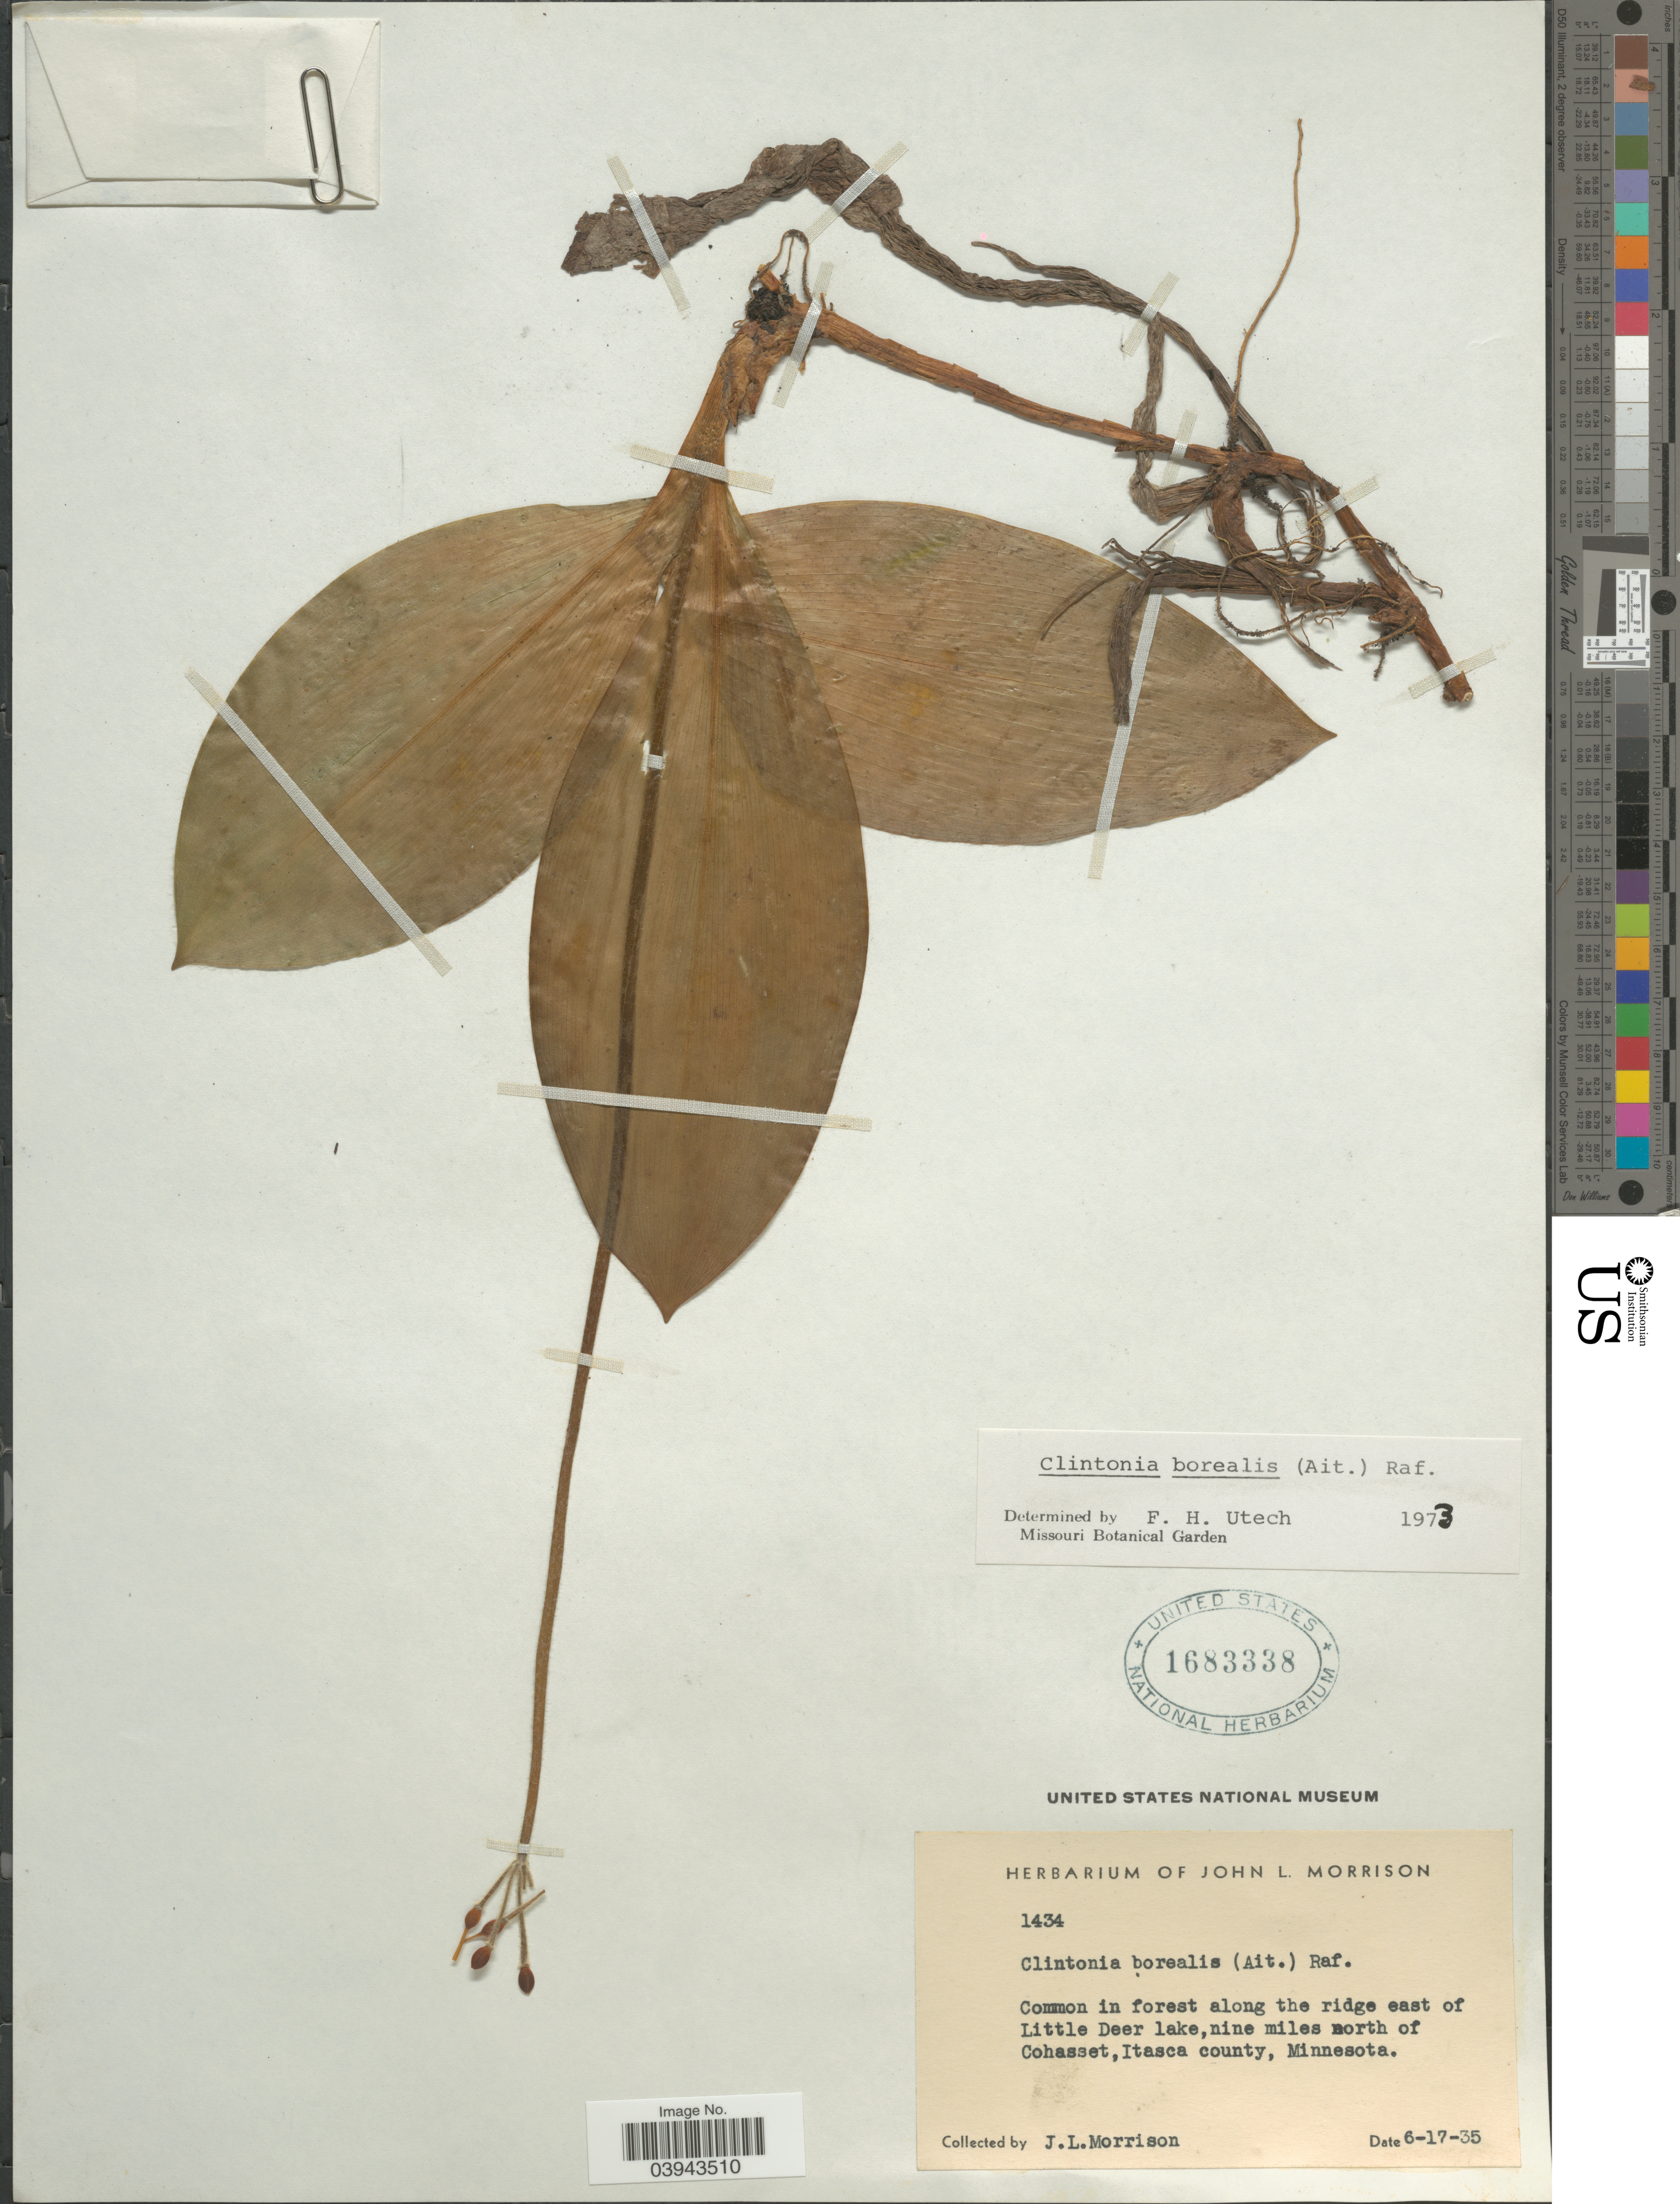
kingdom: Plantae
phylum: Tracheophyta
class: Liliopsida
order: Liliales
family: Liliaceae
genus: Clintonia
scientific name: Clintonia borealis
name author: (Aiton) Raf.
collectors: J. Morrison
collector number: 1434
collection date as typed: Transcribed d/m/y: 17/6/35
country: United States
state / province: Minnesota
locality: Common in forest along the ridge east of Little Deer lake, nine miles north of Cohasset, Itasca county.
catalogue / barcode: US 1683338